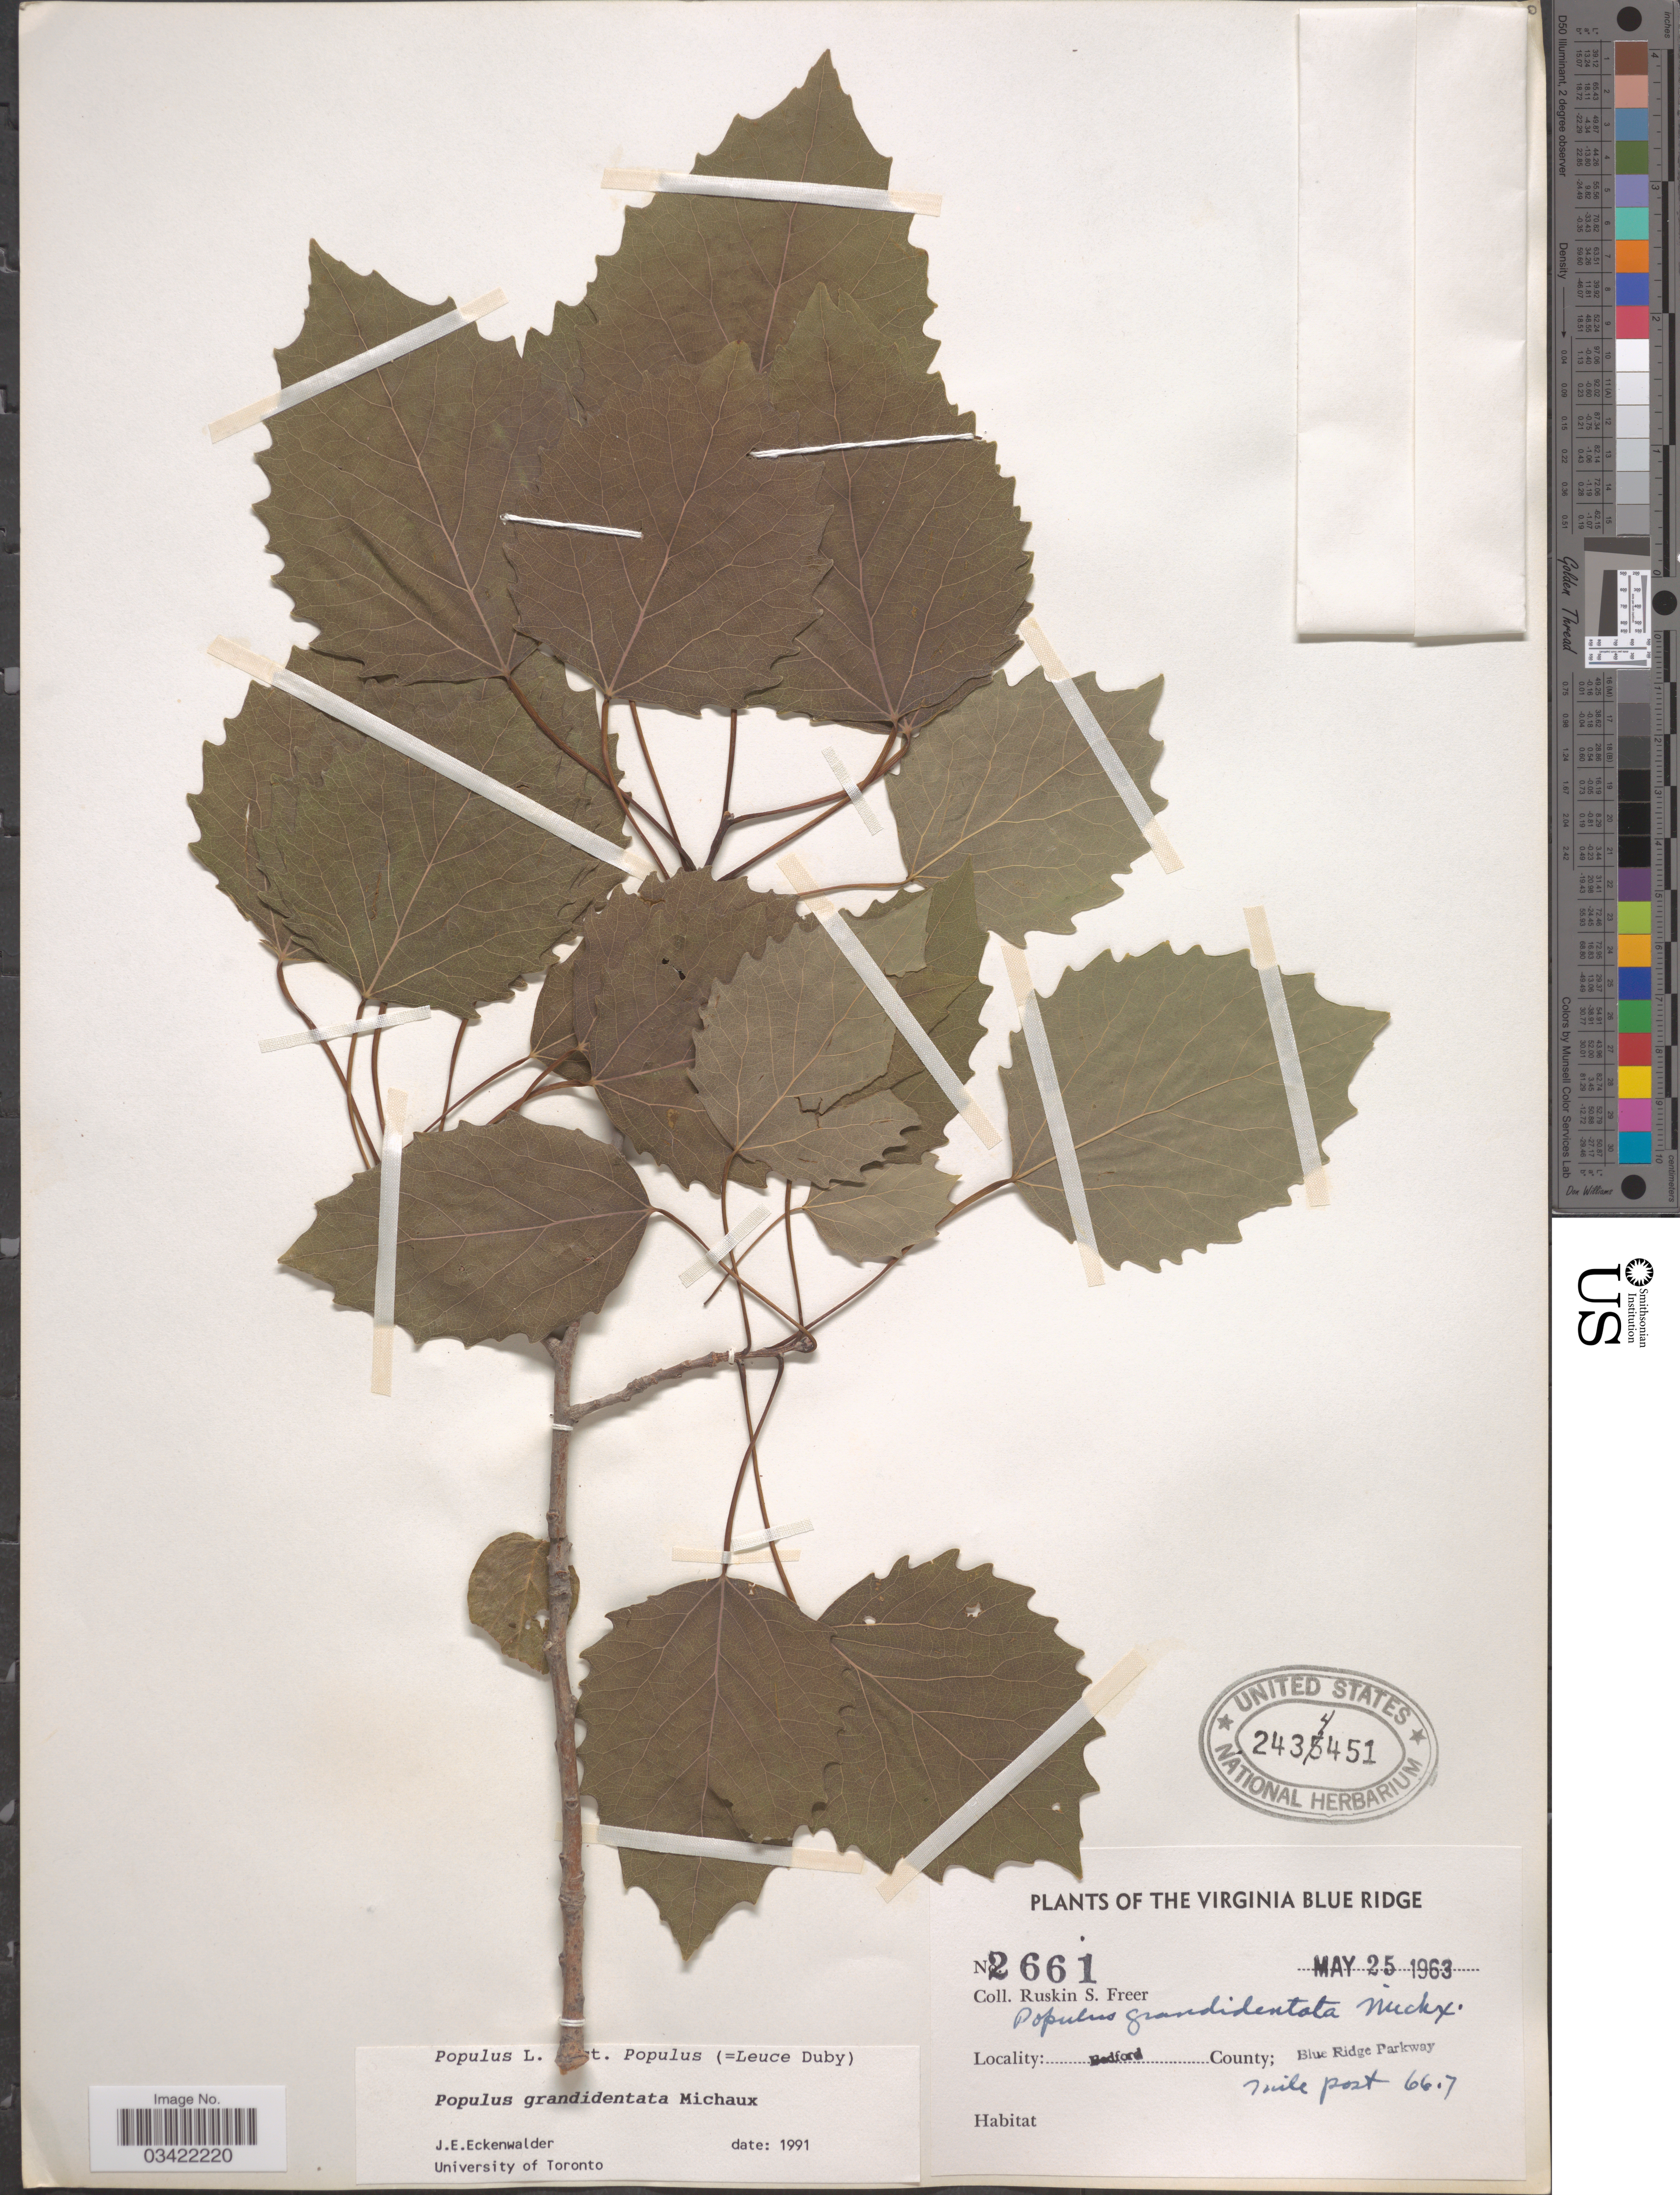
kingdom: Plantae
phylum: Tracheophyta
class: Magnoliopsida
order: Malpighiales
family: Salicaceae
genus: Populus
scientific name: Populus grandidentata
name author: Michx.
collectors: R. Freer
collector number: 2661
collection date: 1963-05-25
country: United States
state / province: Virginia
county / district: Bedford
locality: The Virginia Blue Ridge. Bedford County; Blue Ridge Parkway. Mile post 66.7.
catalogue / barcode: US 2434451